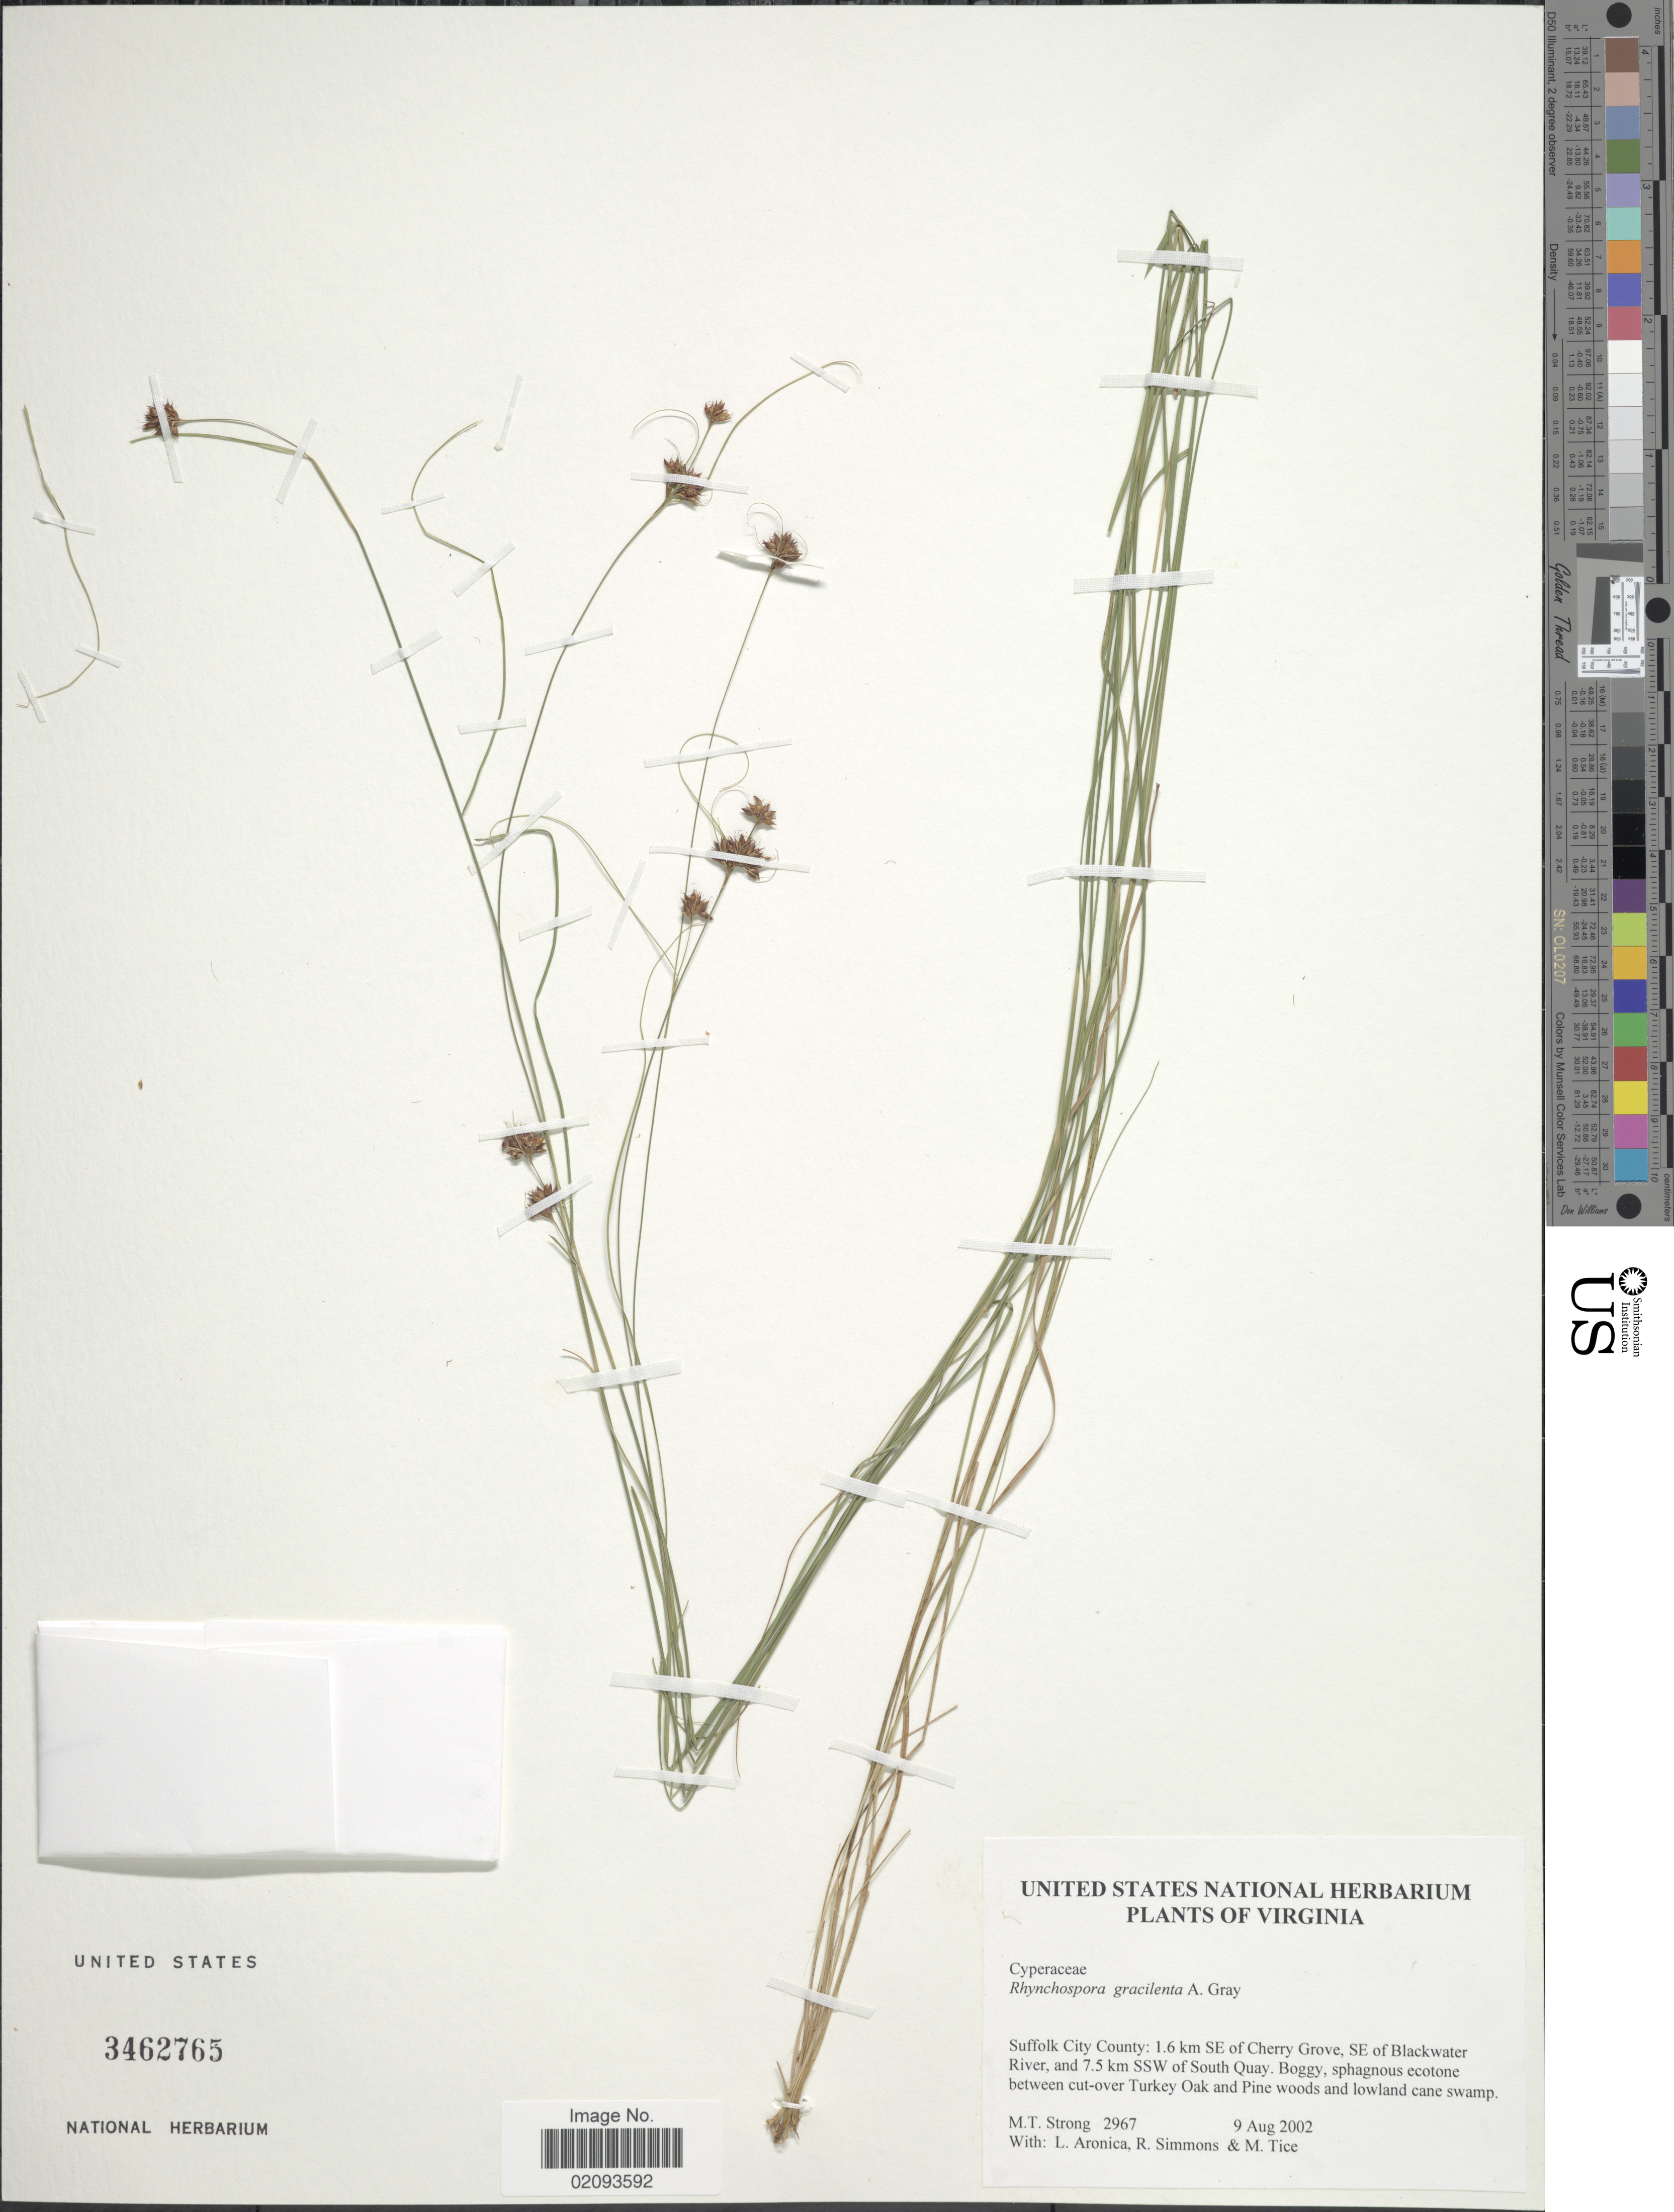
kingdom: Plantae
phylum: Tracheophyta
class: Liliopsida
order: Poales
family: Cyperaceae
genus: Rhynchospora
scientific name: Rhynchospora gracilenta A. Gray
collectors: M. T. Strong, L. Aronica, R. Simmons & M. Tice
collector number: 2967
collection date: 2002-08-09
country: United States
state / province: Virginia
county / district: City of Suffolk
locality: Suffolk City County: 1.6 km SE of Cherry Grove, SE of Blackwater River, and 7.5 km SSW of South Quay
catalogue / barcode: US 3462765